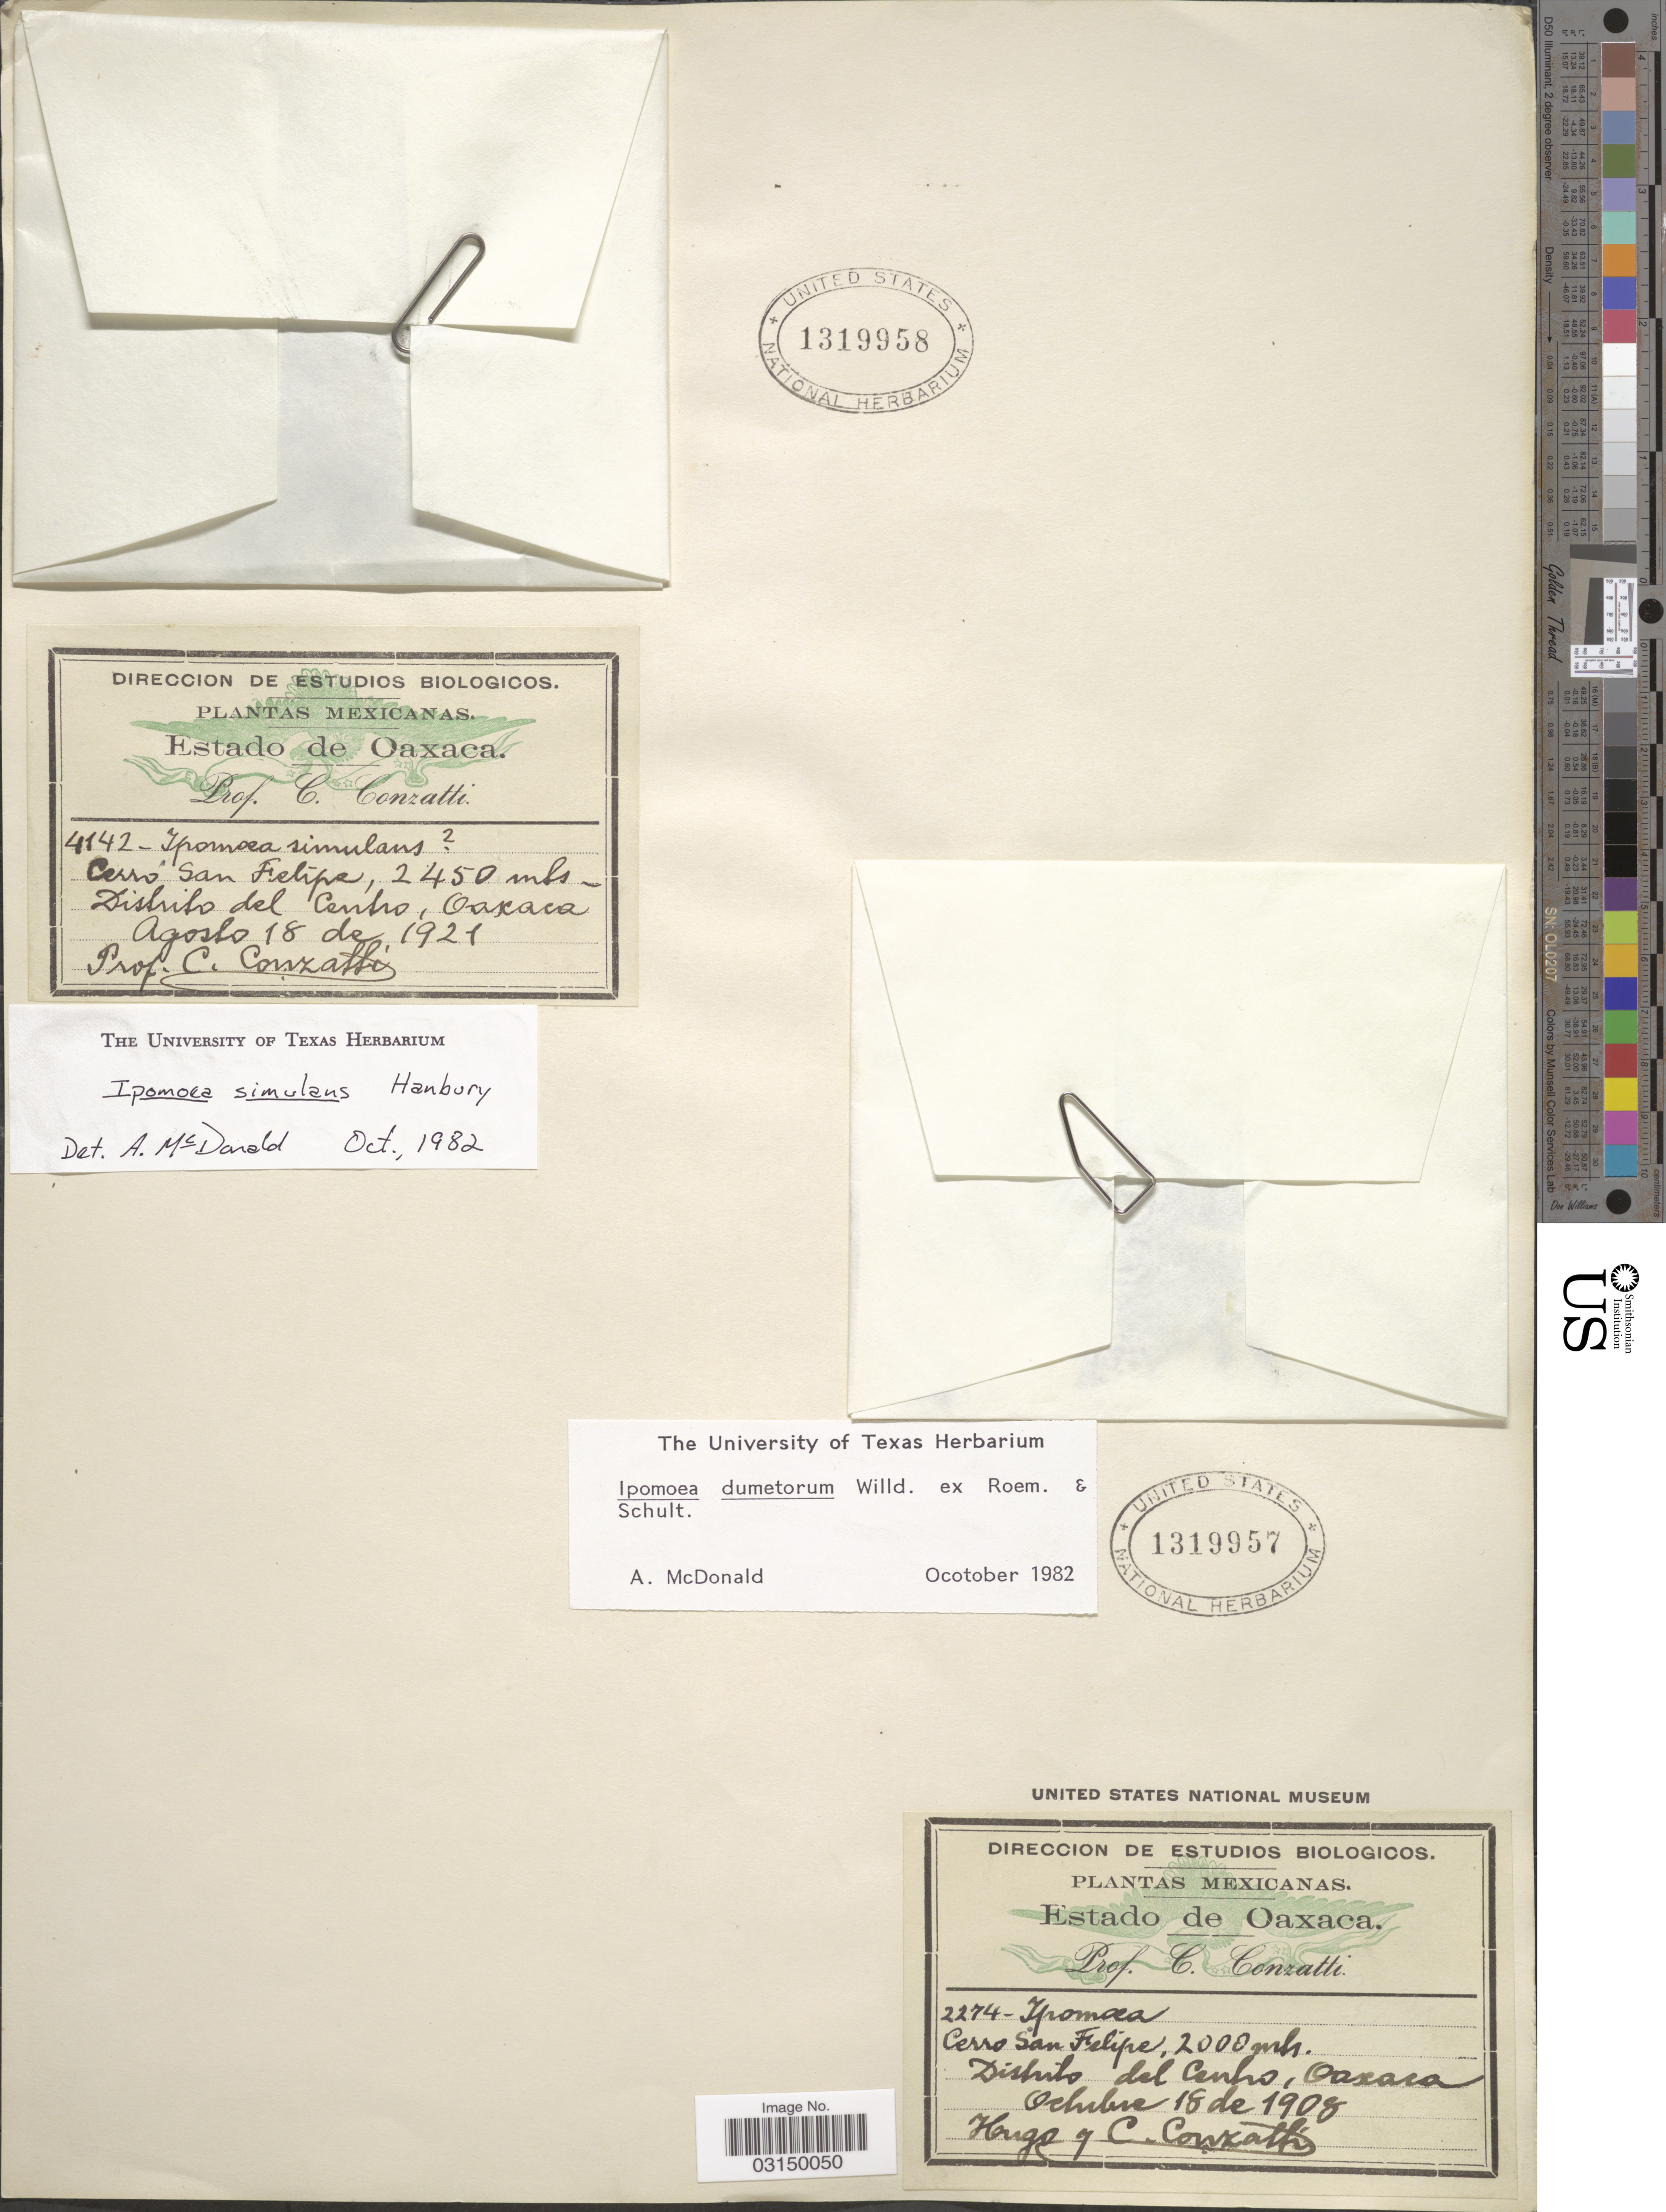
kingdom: Plantae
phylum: Tracheophyta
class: Magnoliopsida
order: Solanales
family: Convolvulaceae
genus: Ipomoea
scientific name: Ipomoea dumetorum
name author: Willd.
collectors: C. Conzatti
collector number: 4142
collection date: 1921-08-18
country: Mexico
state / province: Oaxaca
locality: Cerro San Felipe, Distrito del Centro.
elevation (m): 2450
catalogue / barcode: US 1319958-2